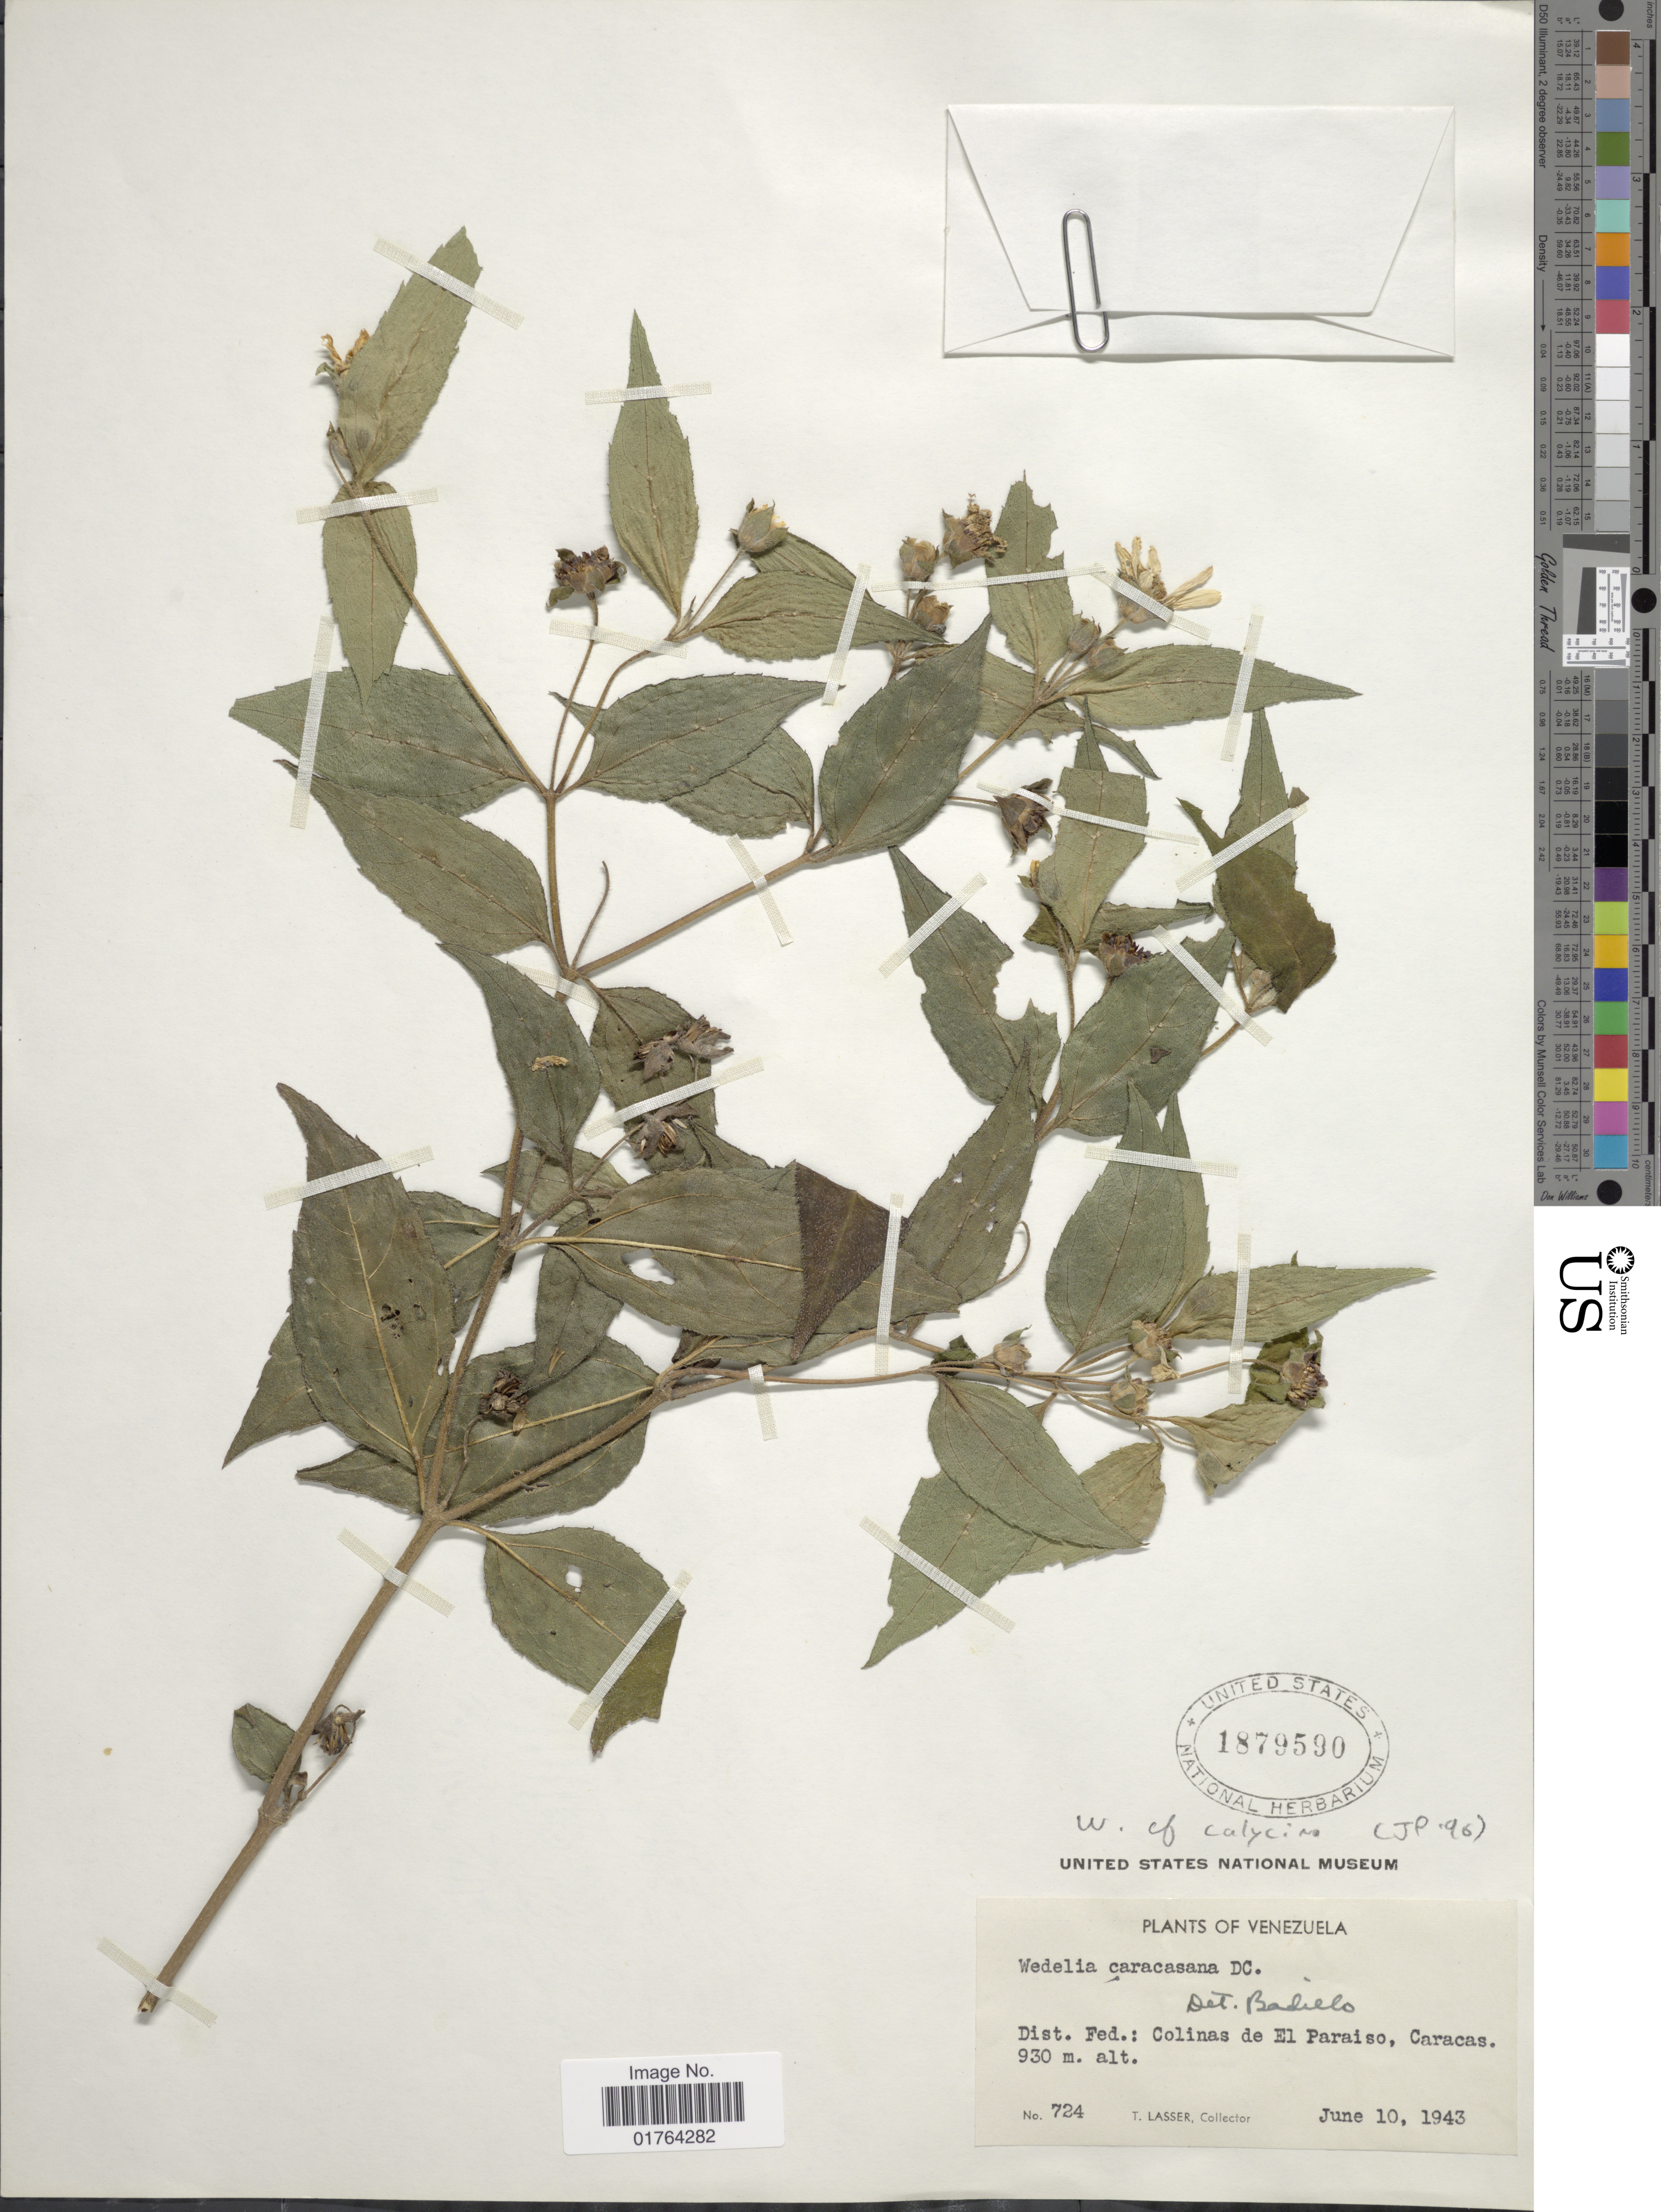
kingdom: Plantae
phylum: Tracheophyta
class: Magnoliopsida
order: Asterales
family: Asteraceae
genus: Wedelia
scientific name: Wedelia calycina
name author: Rich.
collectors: T. Lasser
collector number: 724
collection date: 1943-06-10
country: Venezuela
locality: Dist. Fed,: Colinas de El Paraiso, Caracas;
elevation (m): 930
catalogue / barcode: US 1879590